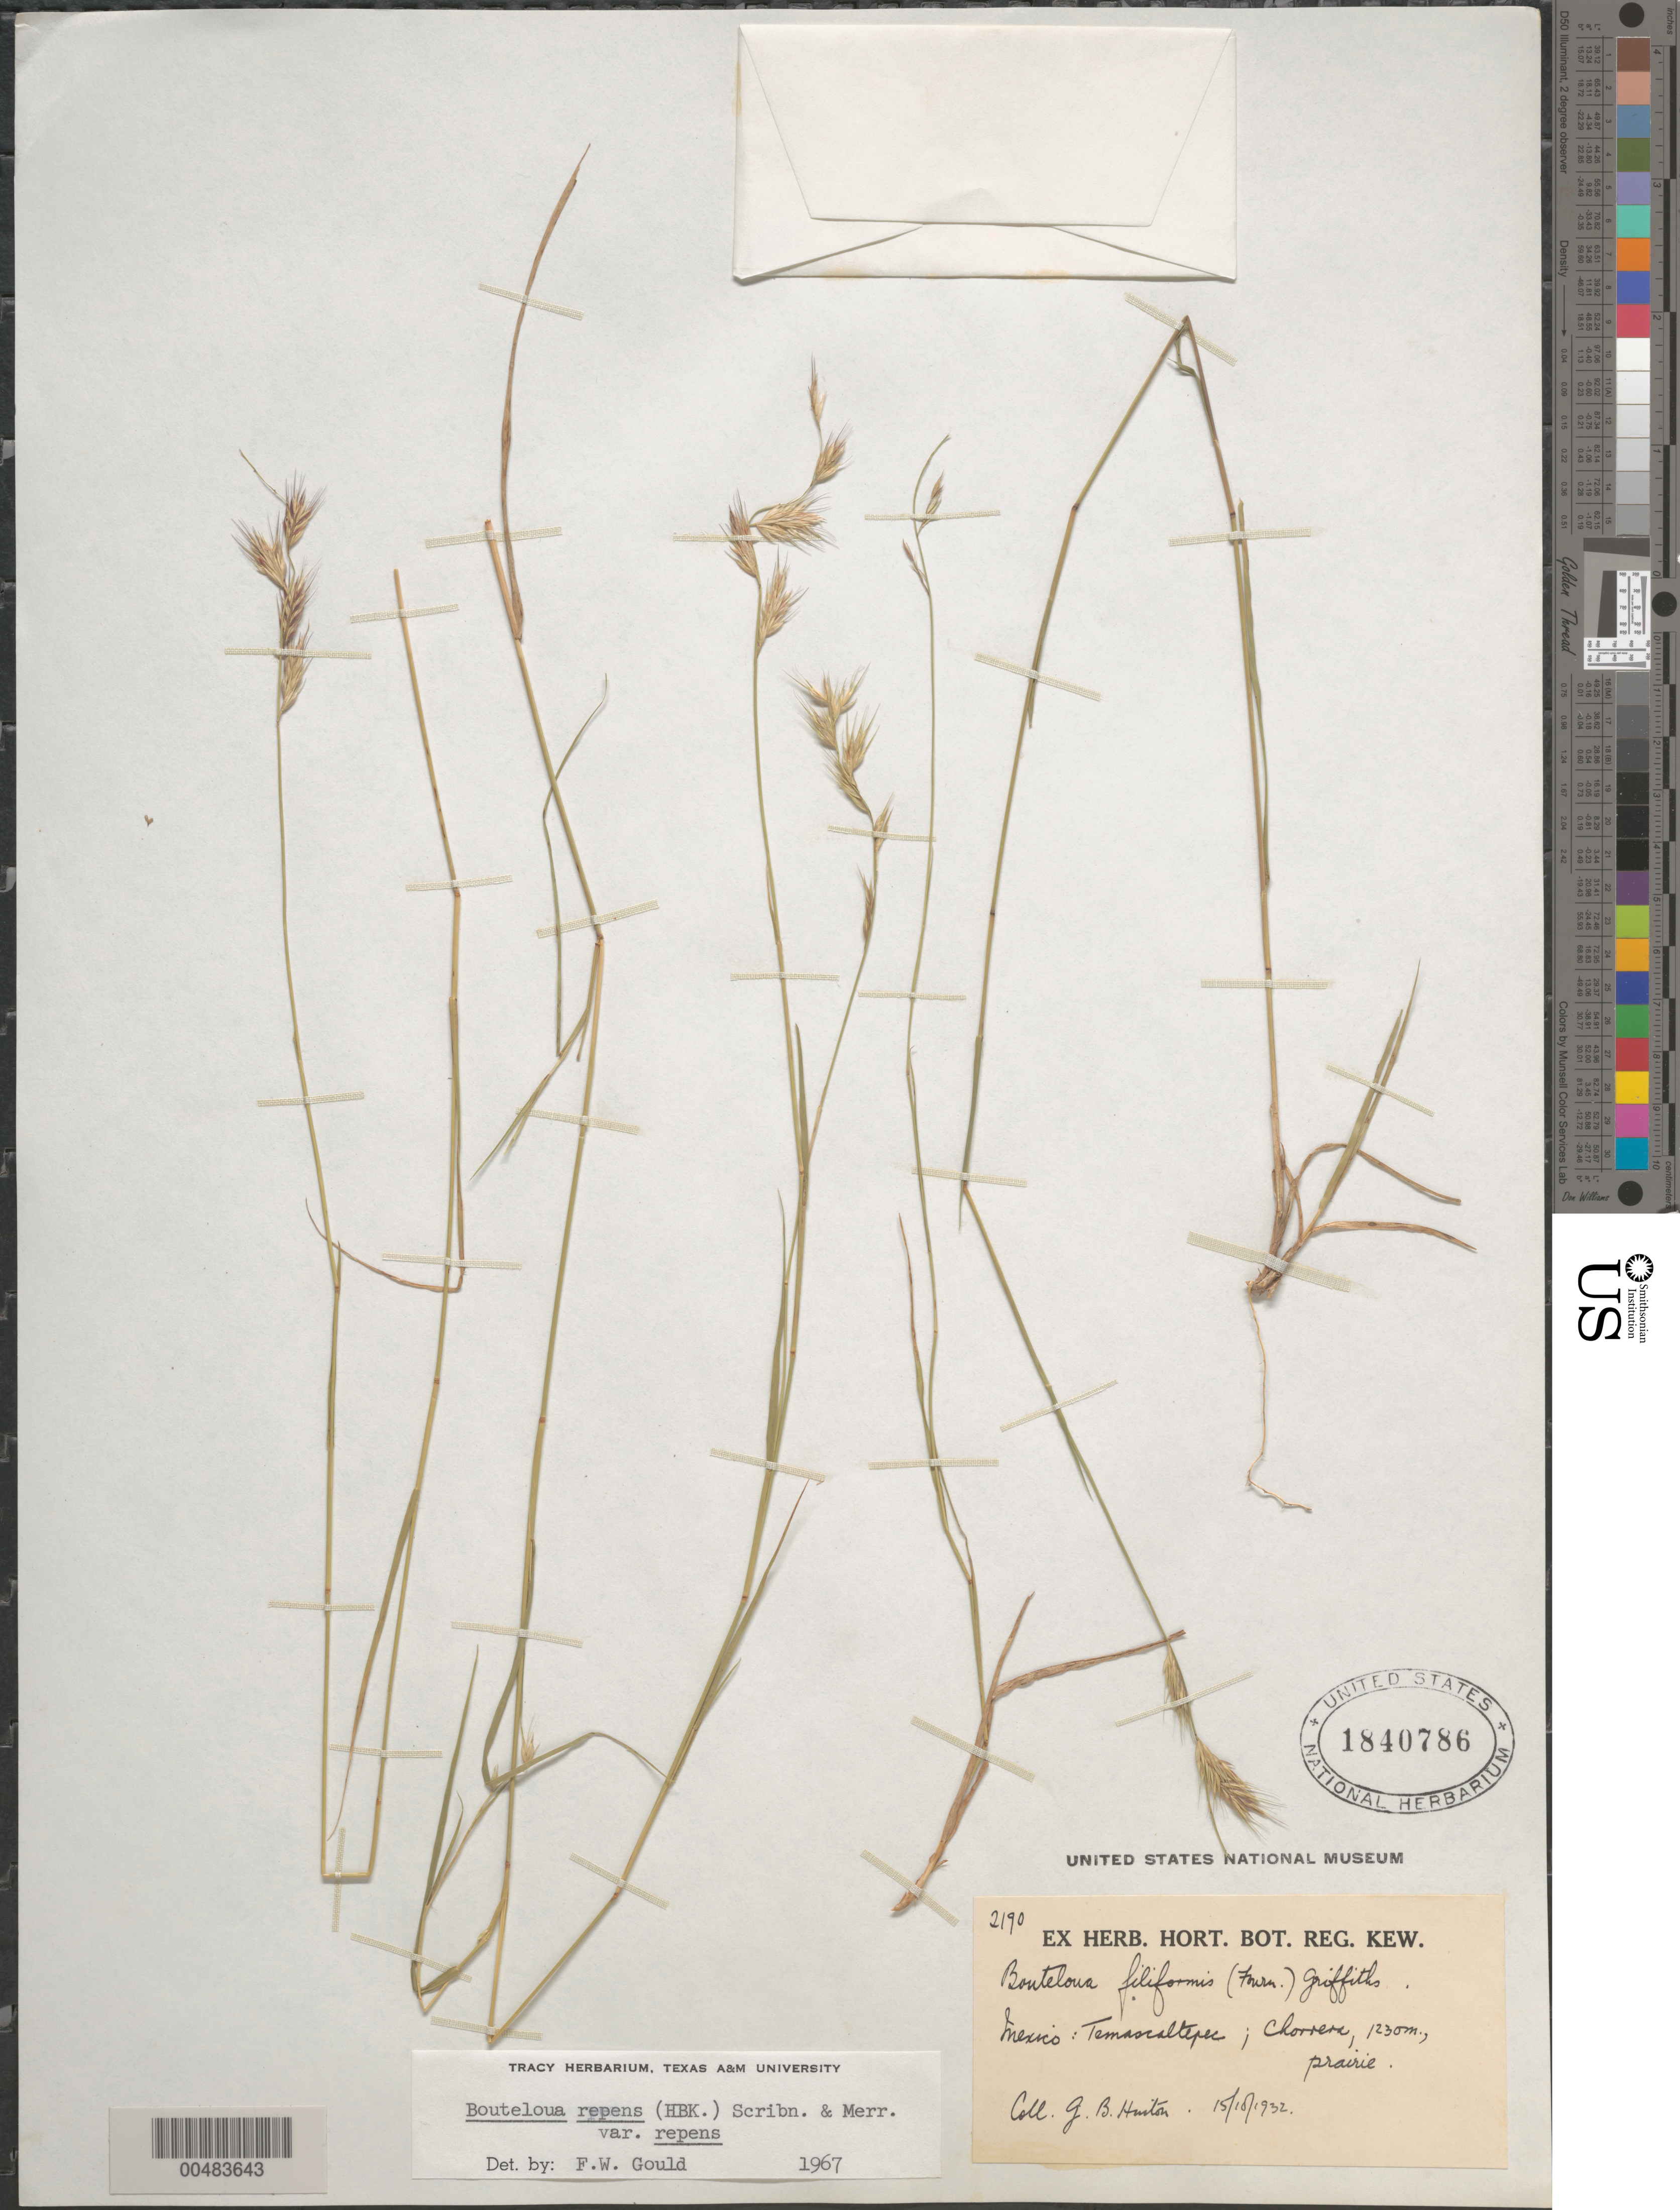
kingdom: Plantae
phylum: Tracheophyta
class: Liliopsida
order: Poales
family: Poaceae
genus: Bouteloua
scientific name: Bouteloua repens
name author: (Kunth) Scribn. & Merr.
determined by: Gould, F. W.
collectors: G. B. Hinton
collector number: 2190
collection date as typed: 15 Oct 1932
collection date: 1932-10-15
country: Mexico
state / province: Distrito Federal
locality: Temascaltepec, Chorrera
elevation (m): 1230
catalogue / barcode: US 1840786